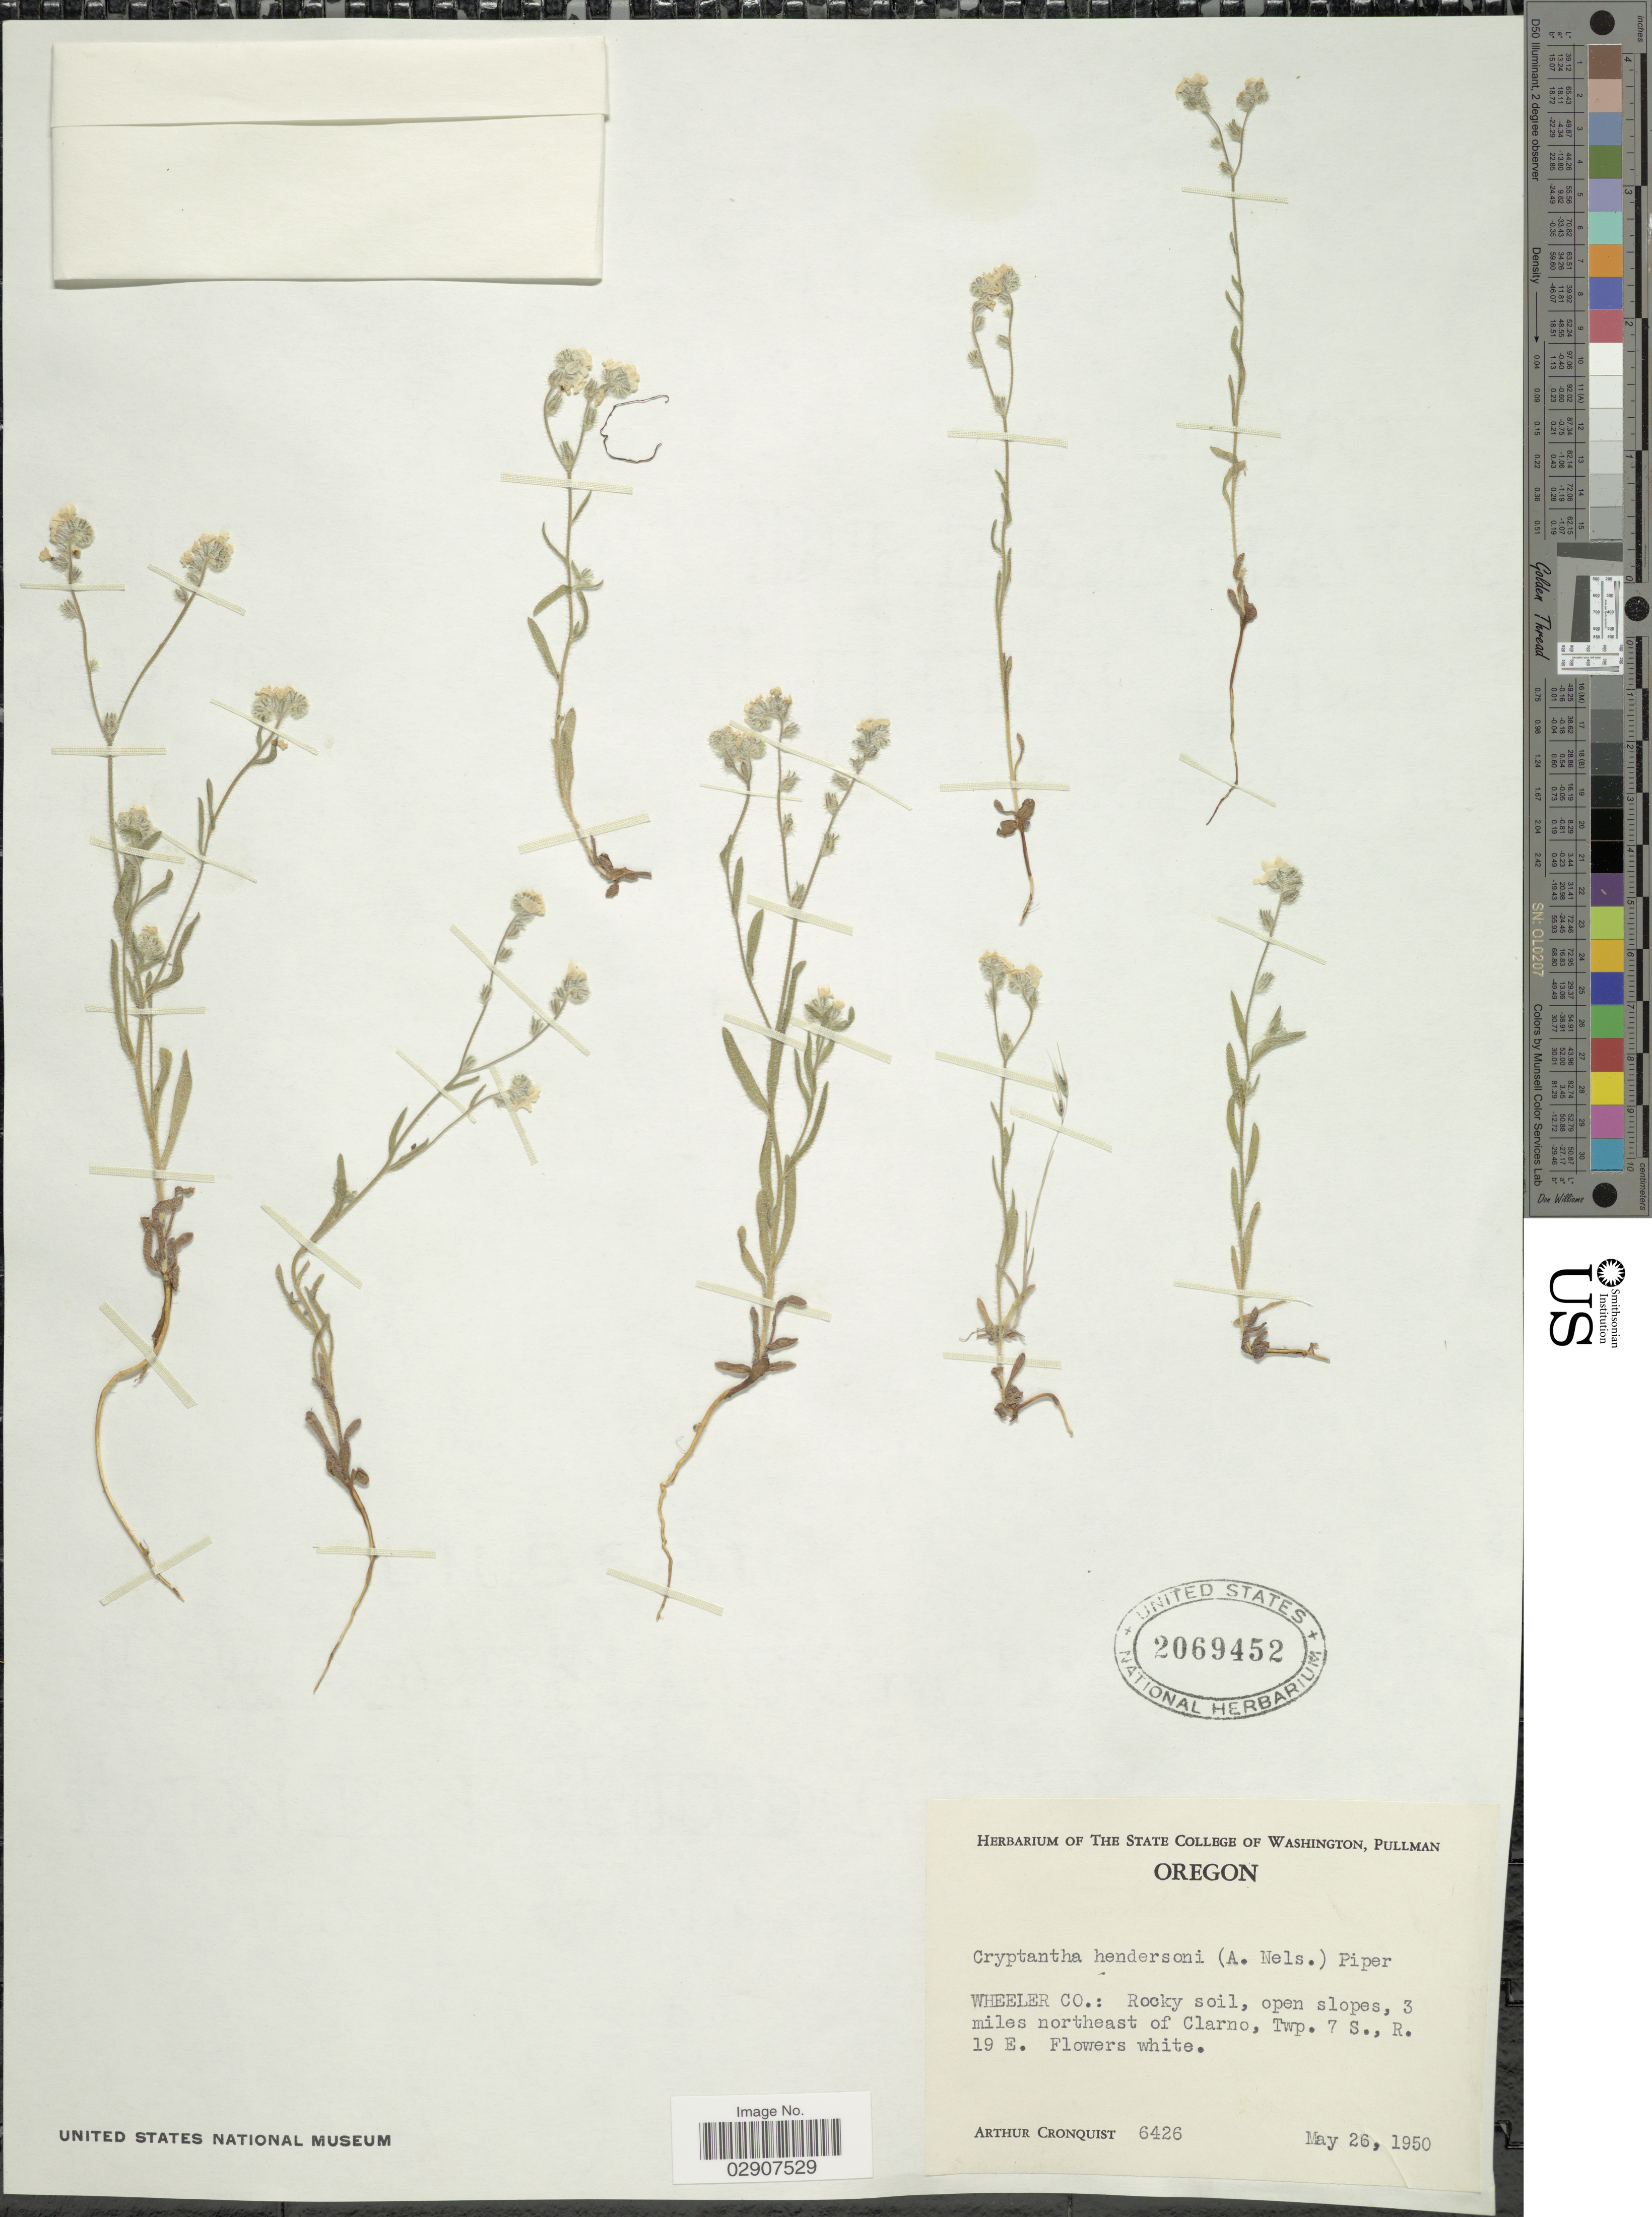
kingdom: Plantae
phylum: Tracheophyta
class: Magnoliopsida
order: Boraginales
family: Boraginaceae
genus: Cryptantha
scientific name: Cryptantha hendersonii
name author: (A. Nelson) A. Nelson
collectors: A. J. Cronquist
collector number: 6426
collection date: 1950-05-26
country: United States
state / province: Oregon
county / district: Wheeler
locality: Wheeler Co.: Rocky soil, open slopes, 3 miles northeast of Clarno, Twp. 7 S., R. 19 E.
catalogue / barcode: US 2069452